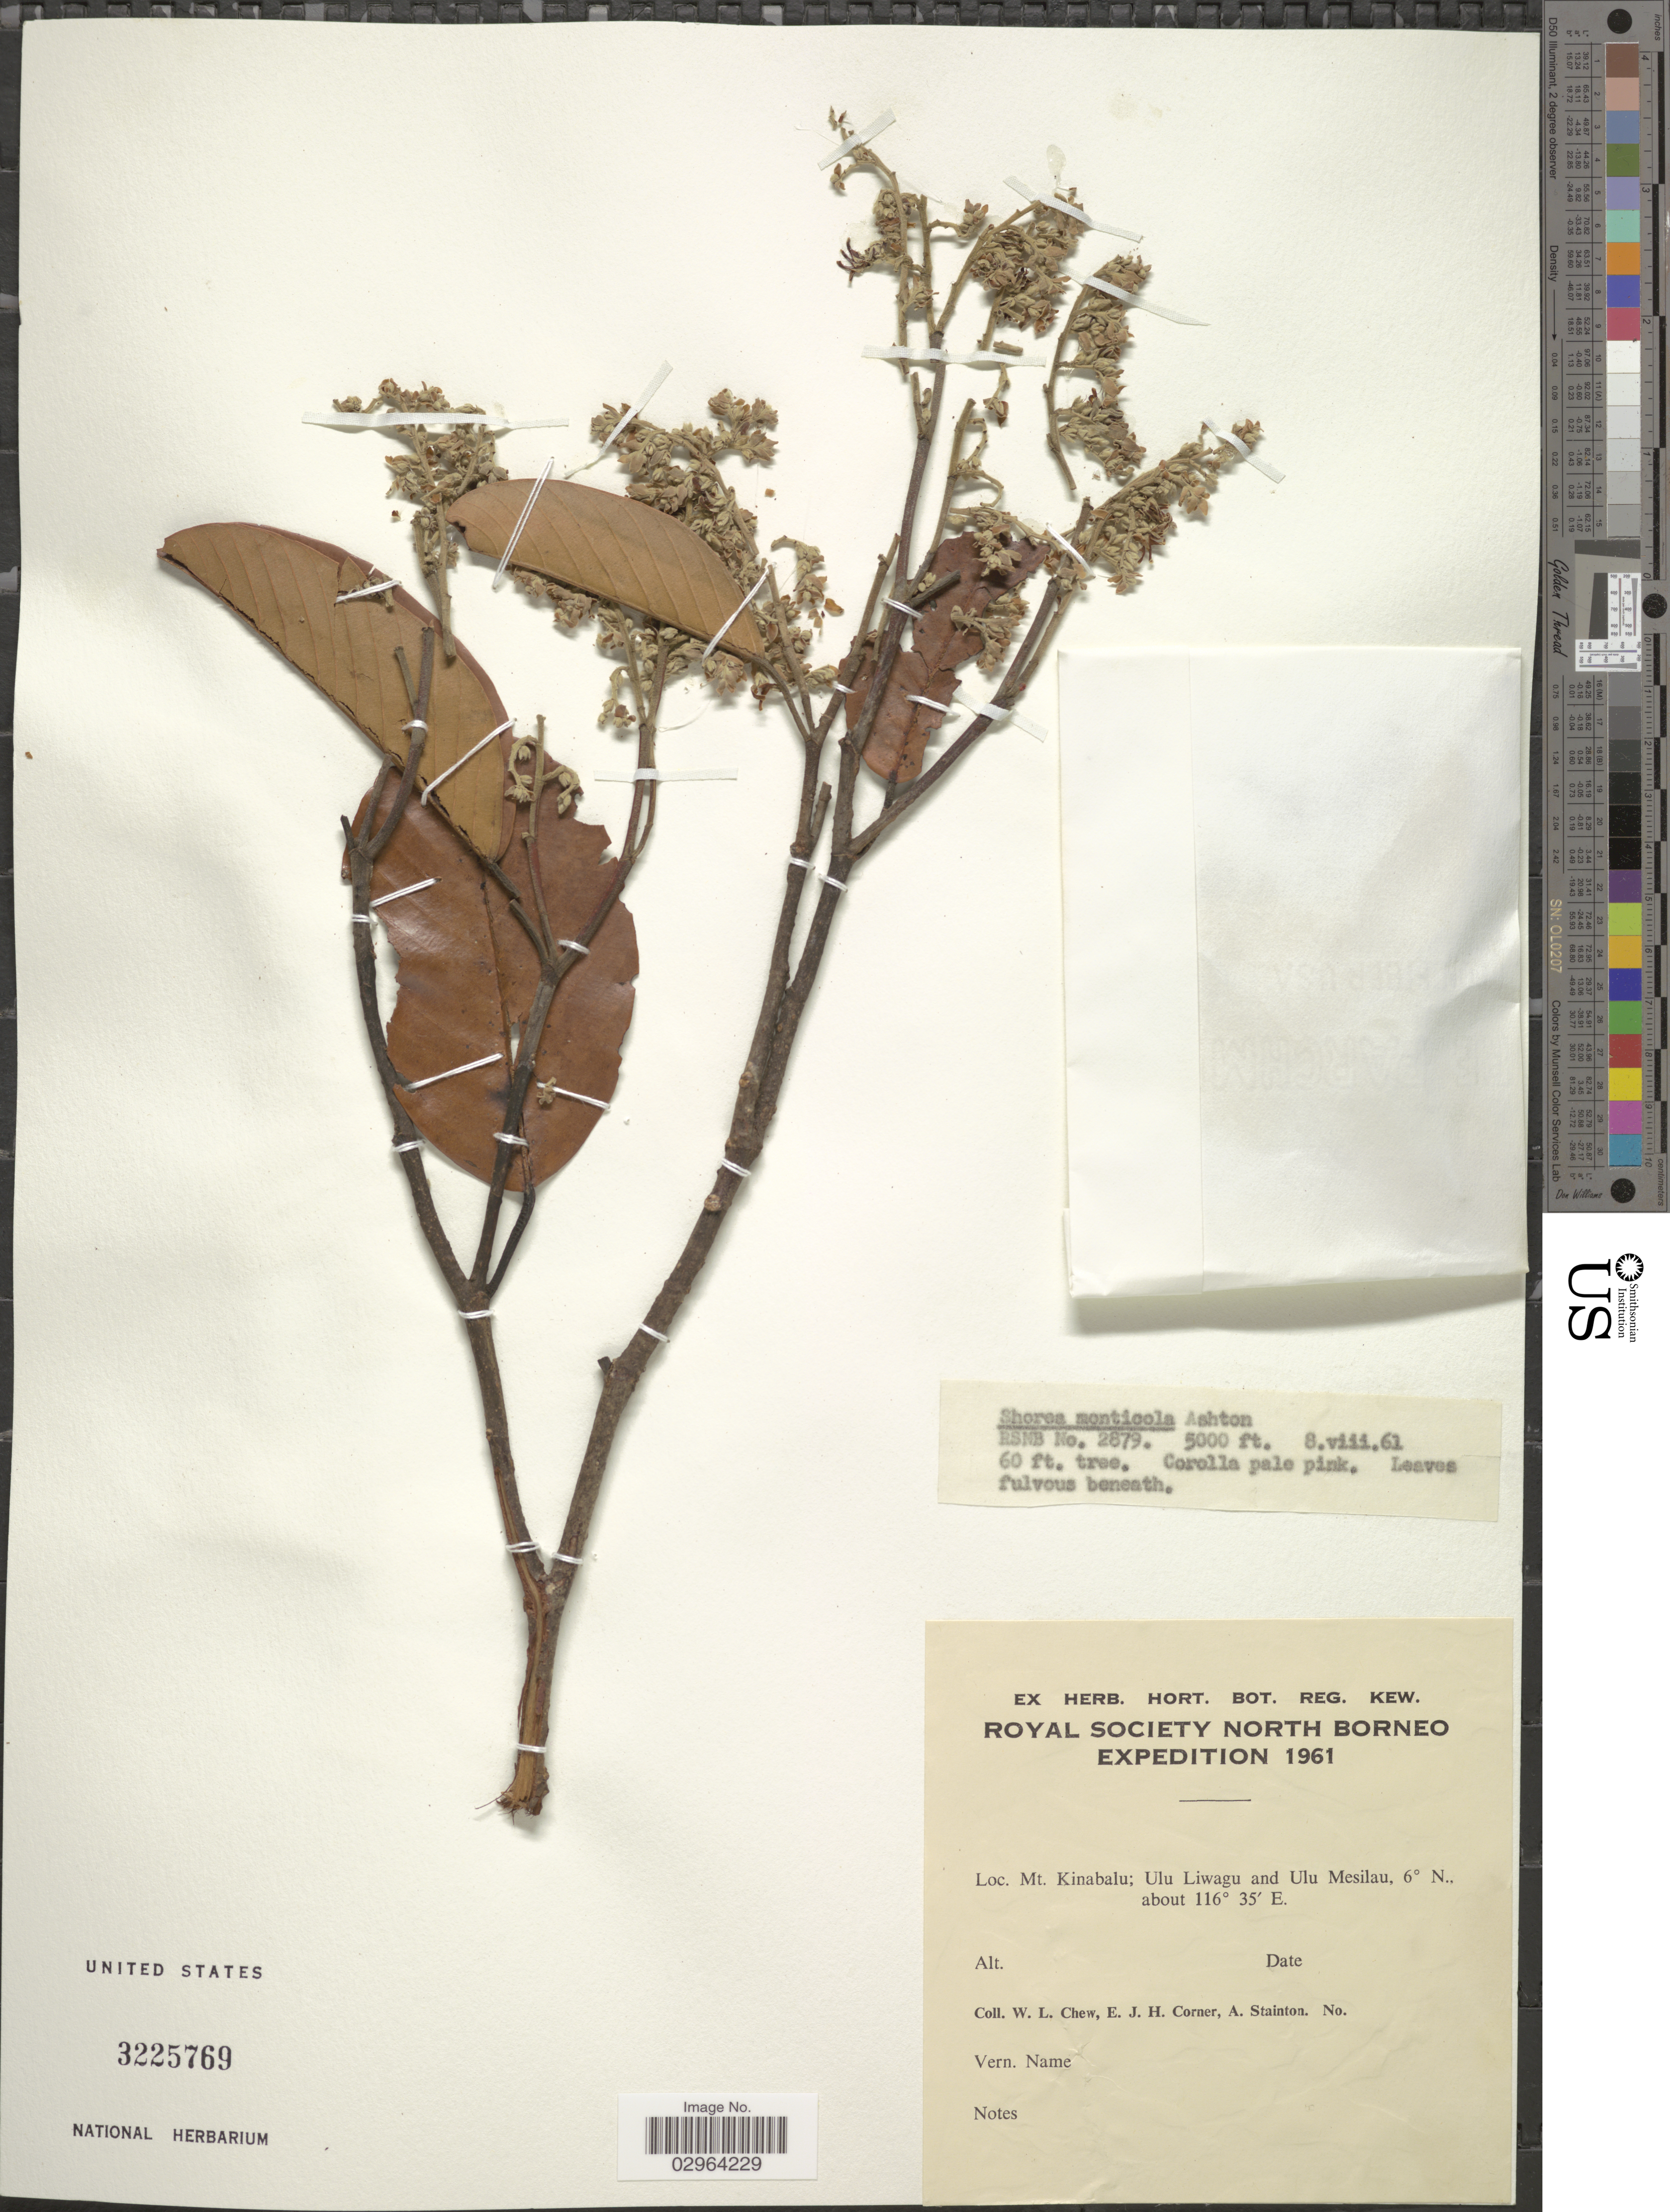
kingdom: Plantae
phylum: Tracheophyta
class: Magnoliopsida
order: Malvales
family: Dipterocarpaceae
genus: Rubroshorea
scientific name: Rubroshorea monticola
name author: (P.S. Ashton) P.S. Ashton & J. Heck.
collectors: W. Chew, E. Corner & A. Stainton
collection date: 1961-08-08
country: Malaysia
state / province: Sabah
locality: Mt. Kinabalu; Ulu Liwagu and Ulu Mesilau.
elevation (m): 1524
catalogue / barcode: US 3225769